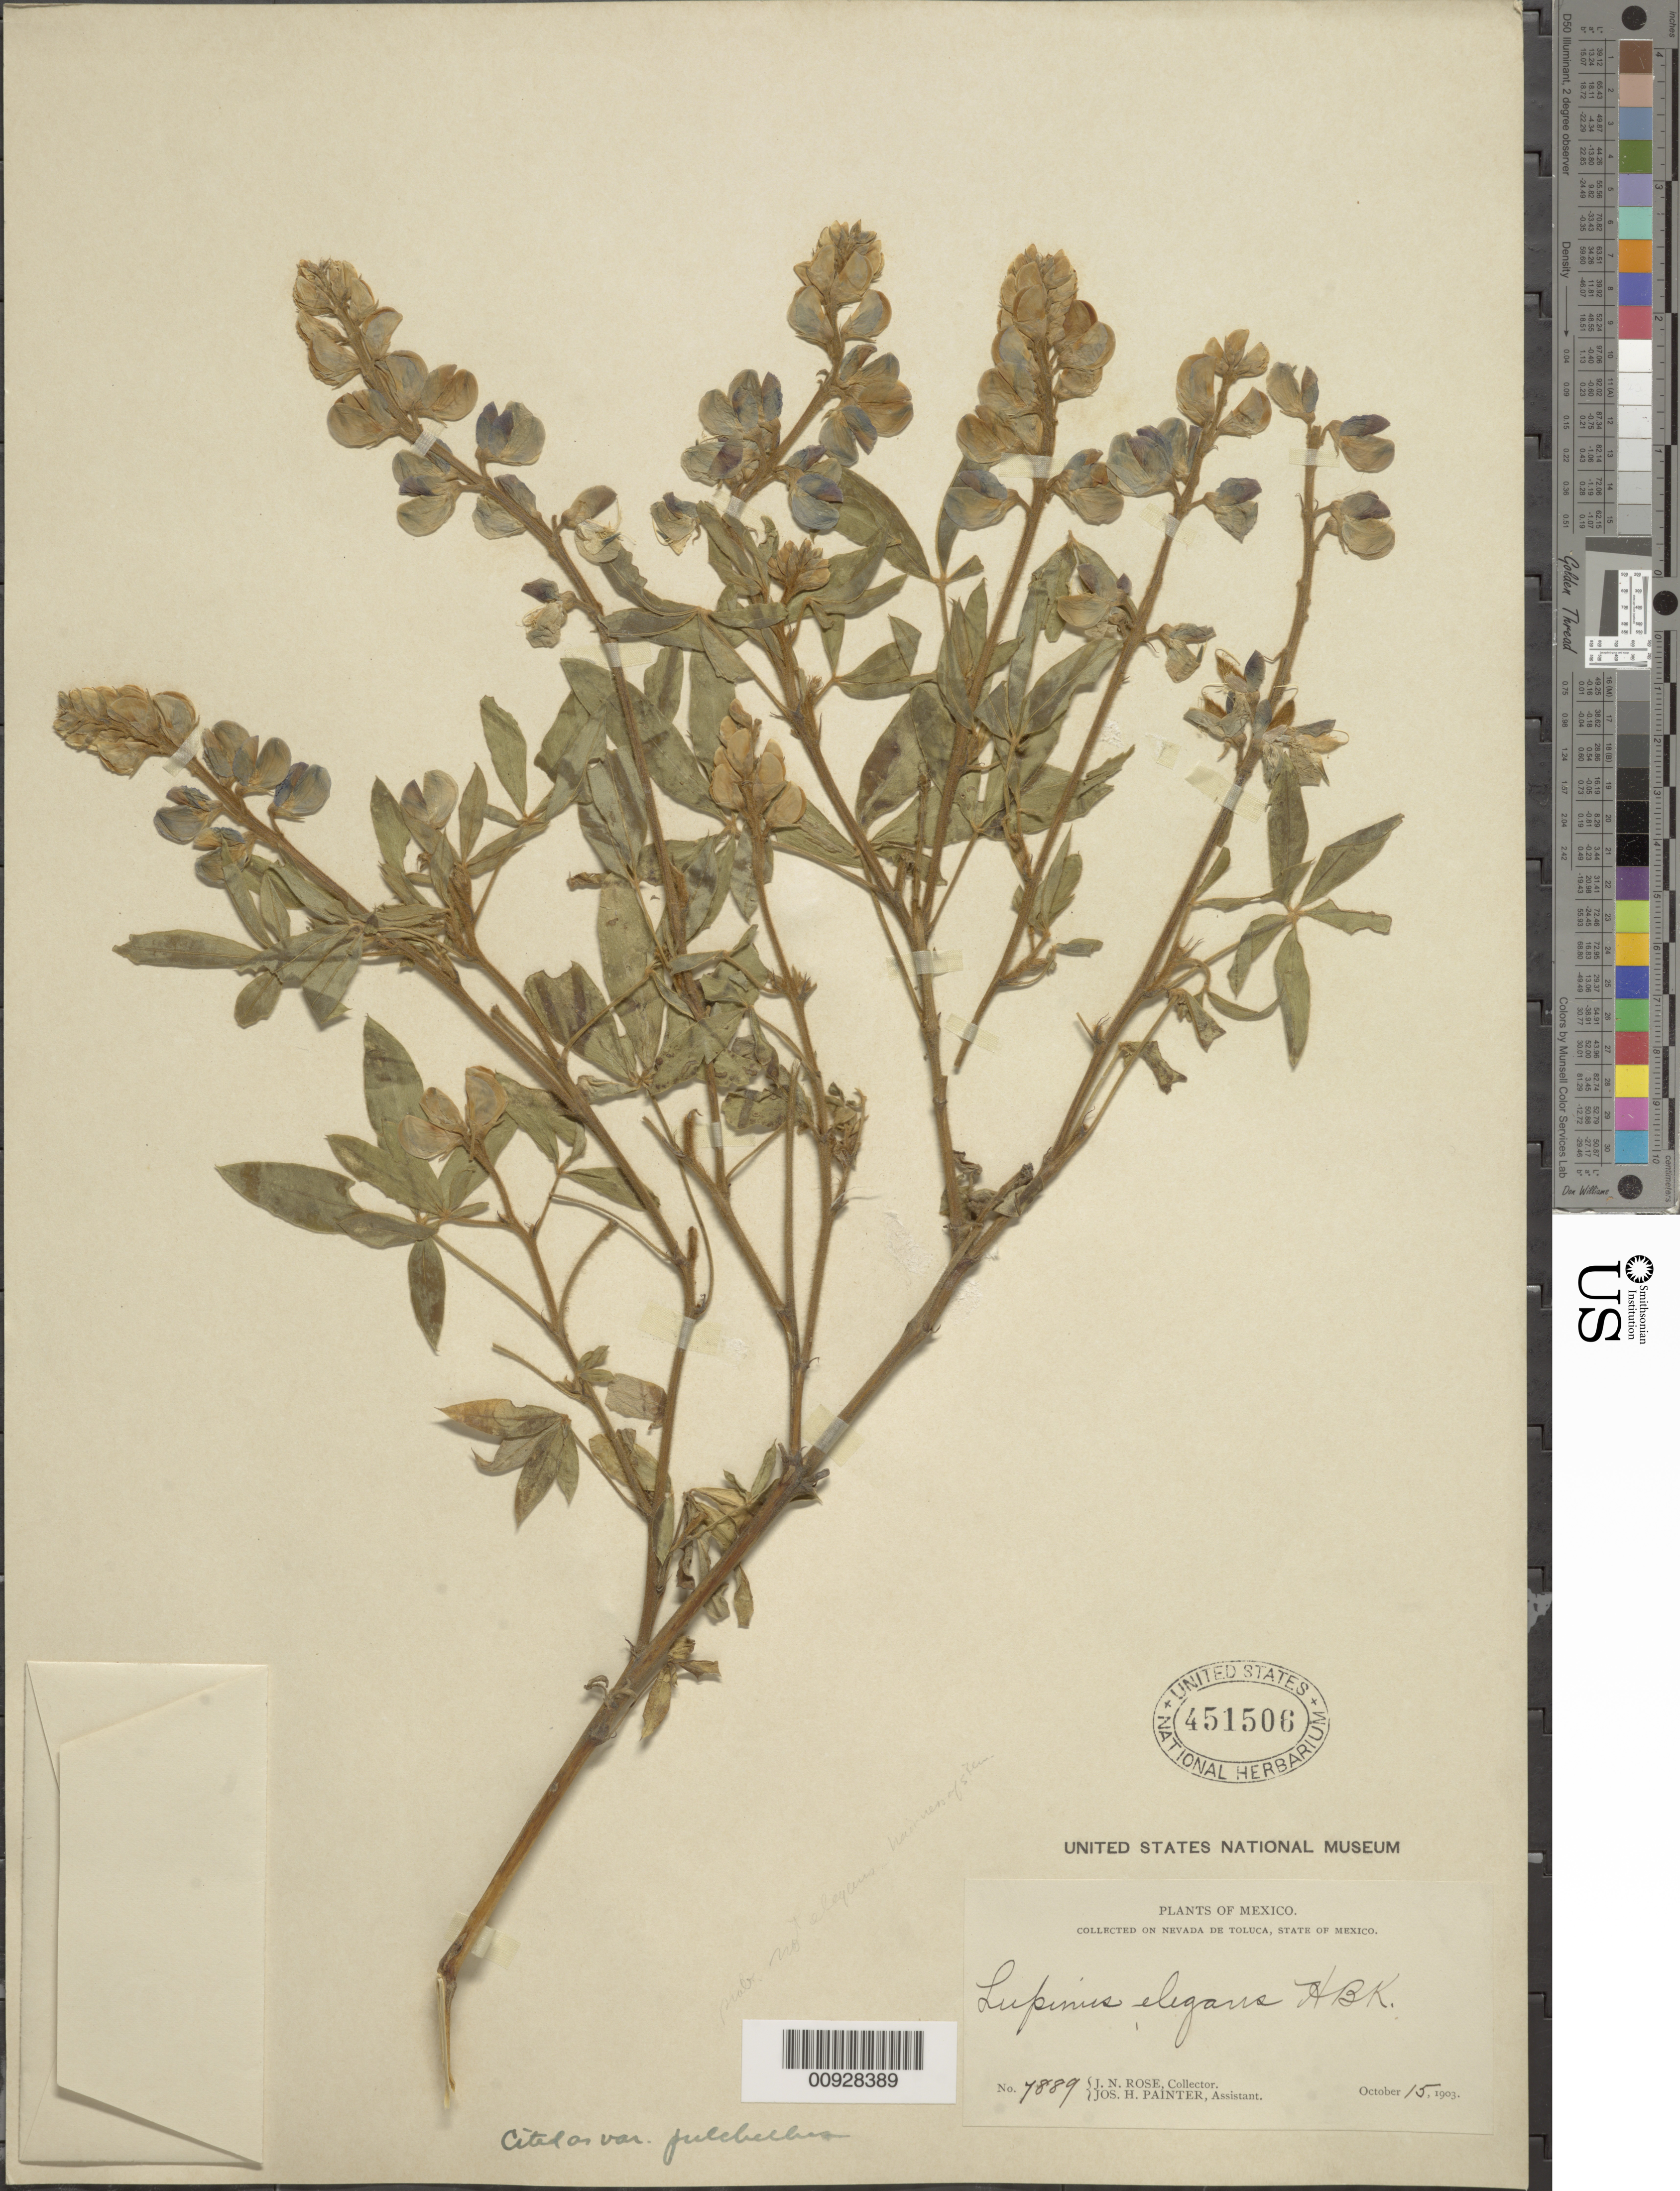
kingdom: Plantae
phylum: Tracheophyta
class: Magnoliopsida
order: Fabales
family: Fabaceae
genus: Lupinus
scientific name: Lupinus elegans var. pulchellus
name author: (Sweet) C.P. Sm.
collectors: J. N. Rose & J. H. Painter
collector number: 7889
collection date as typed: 15 Oct 1903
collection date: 1903-10-15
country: Mexico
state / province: México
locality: On Nevada [sic] de Toluca, State of Mexico.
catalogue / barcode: US 451506